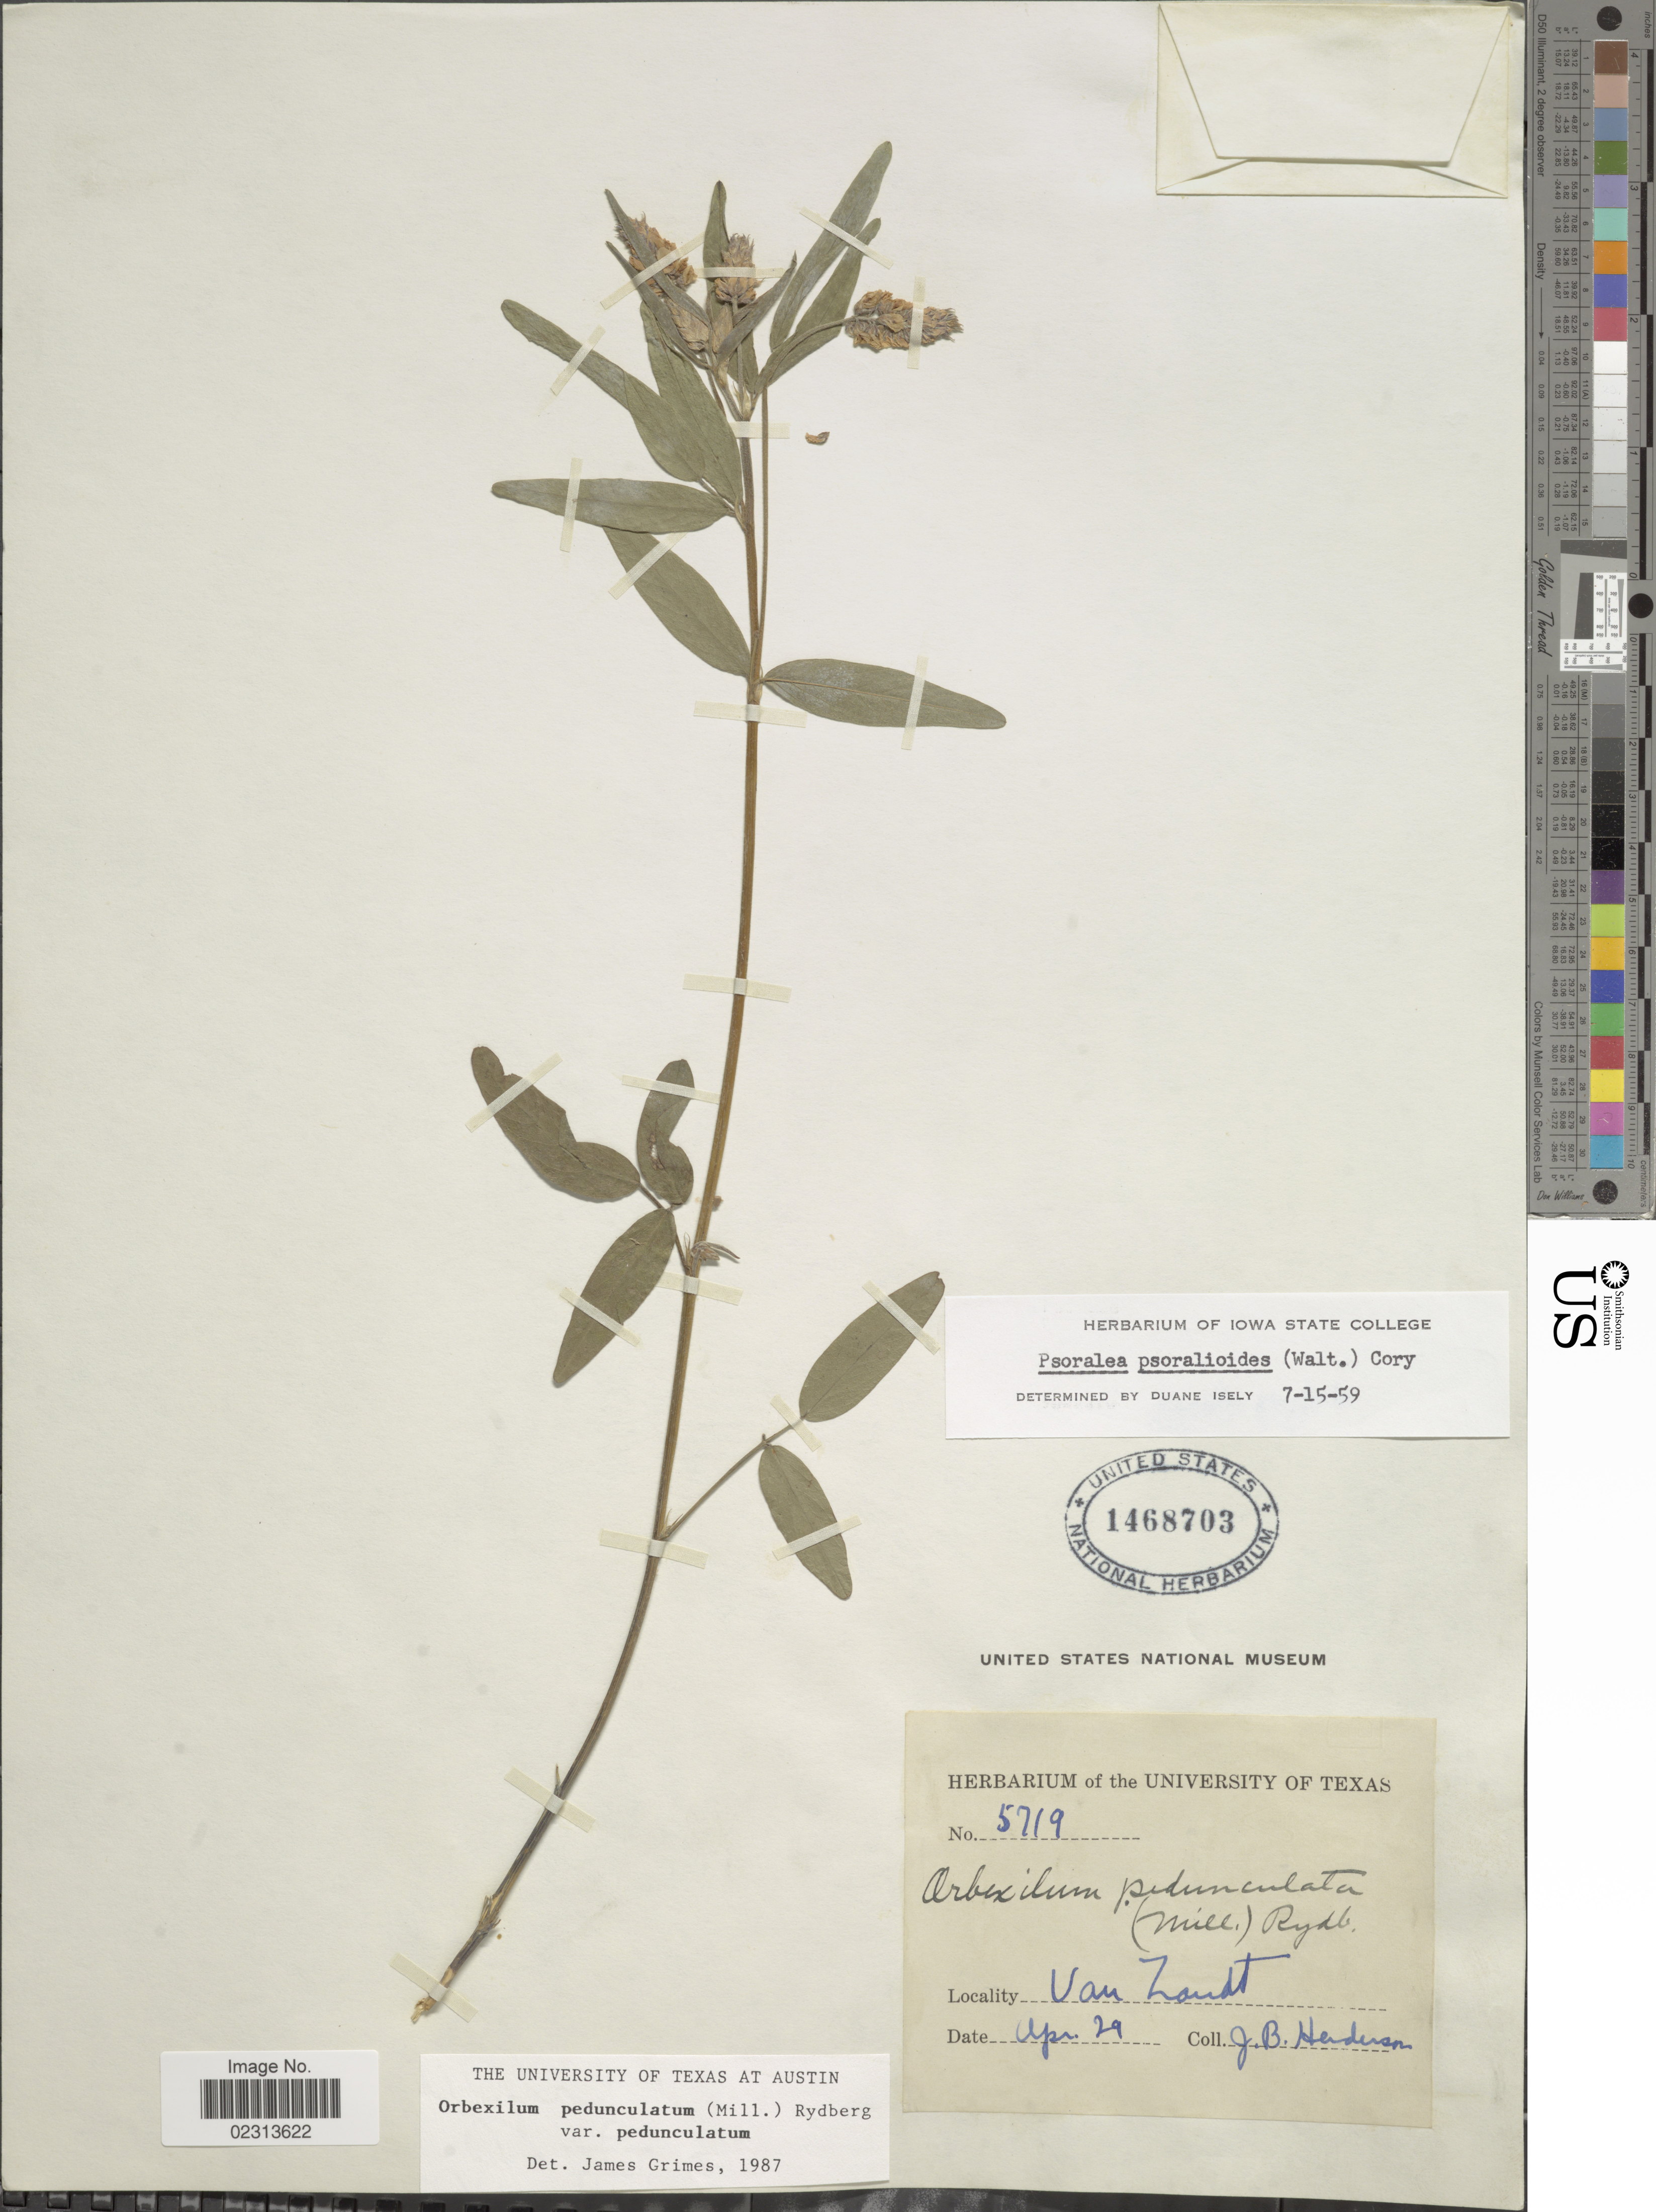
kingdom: Plantae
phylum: Tracheophyta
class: Magnoliopsida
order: Fabales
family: Fabaceae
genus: Orbexilum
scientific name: Orbexilum pedunculatum var. pedunculatum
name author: (Miller) Rydberg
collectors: J. Henderson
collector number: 5719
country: United States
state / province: Texas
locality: Van Zandt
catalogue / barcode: US 1468703